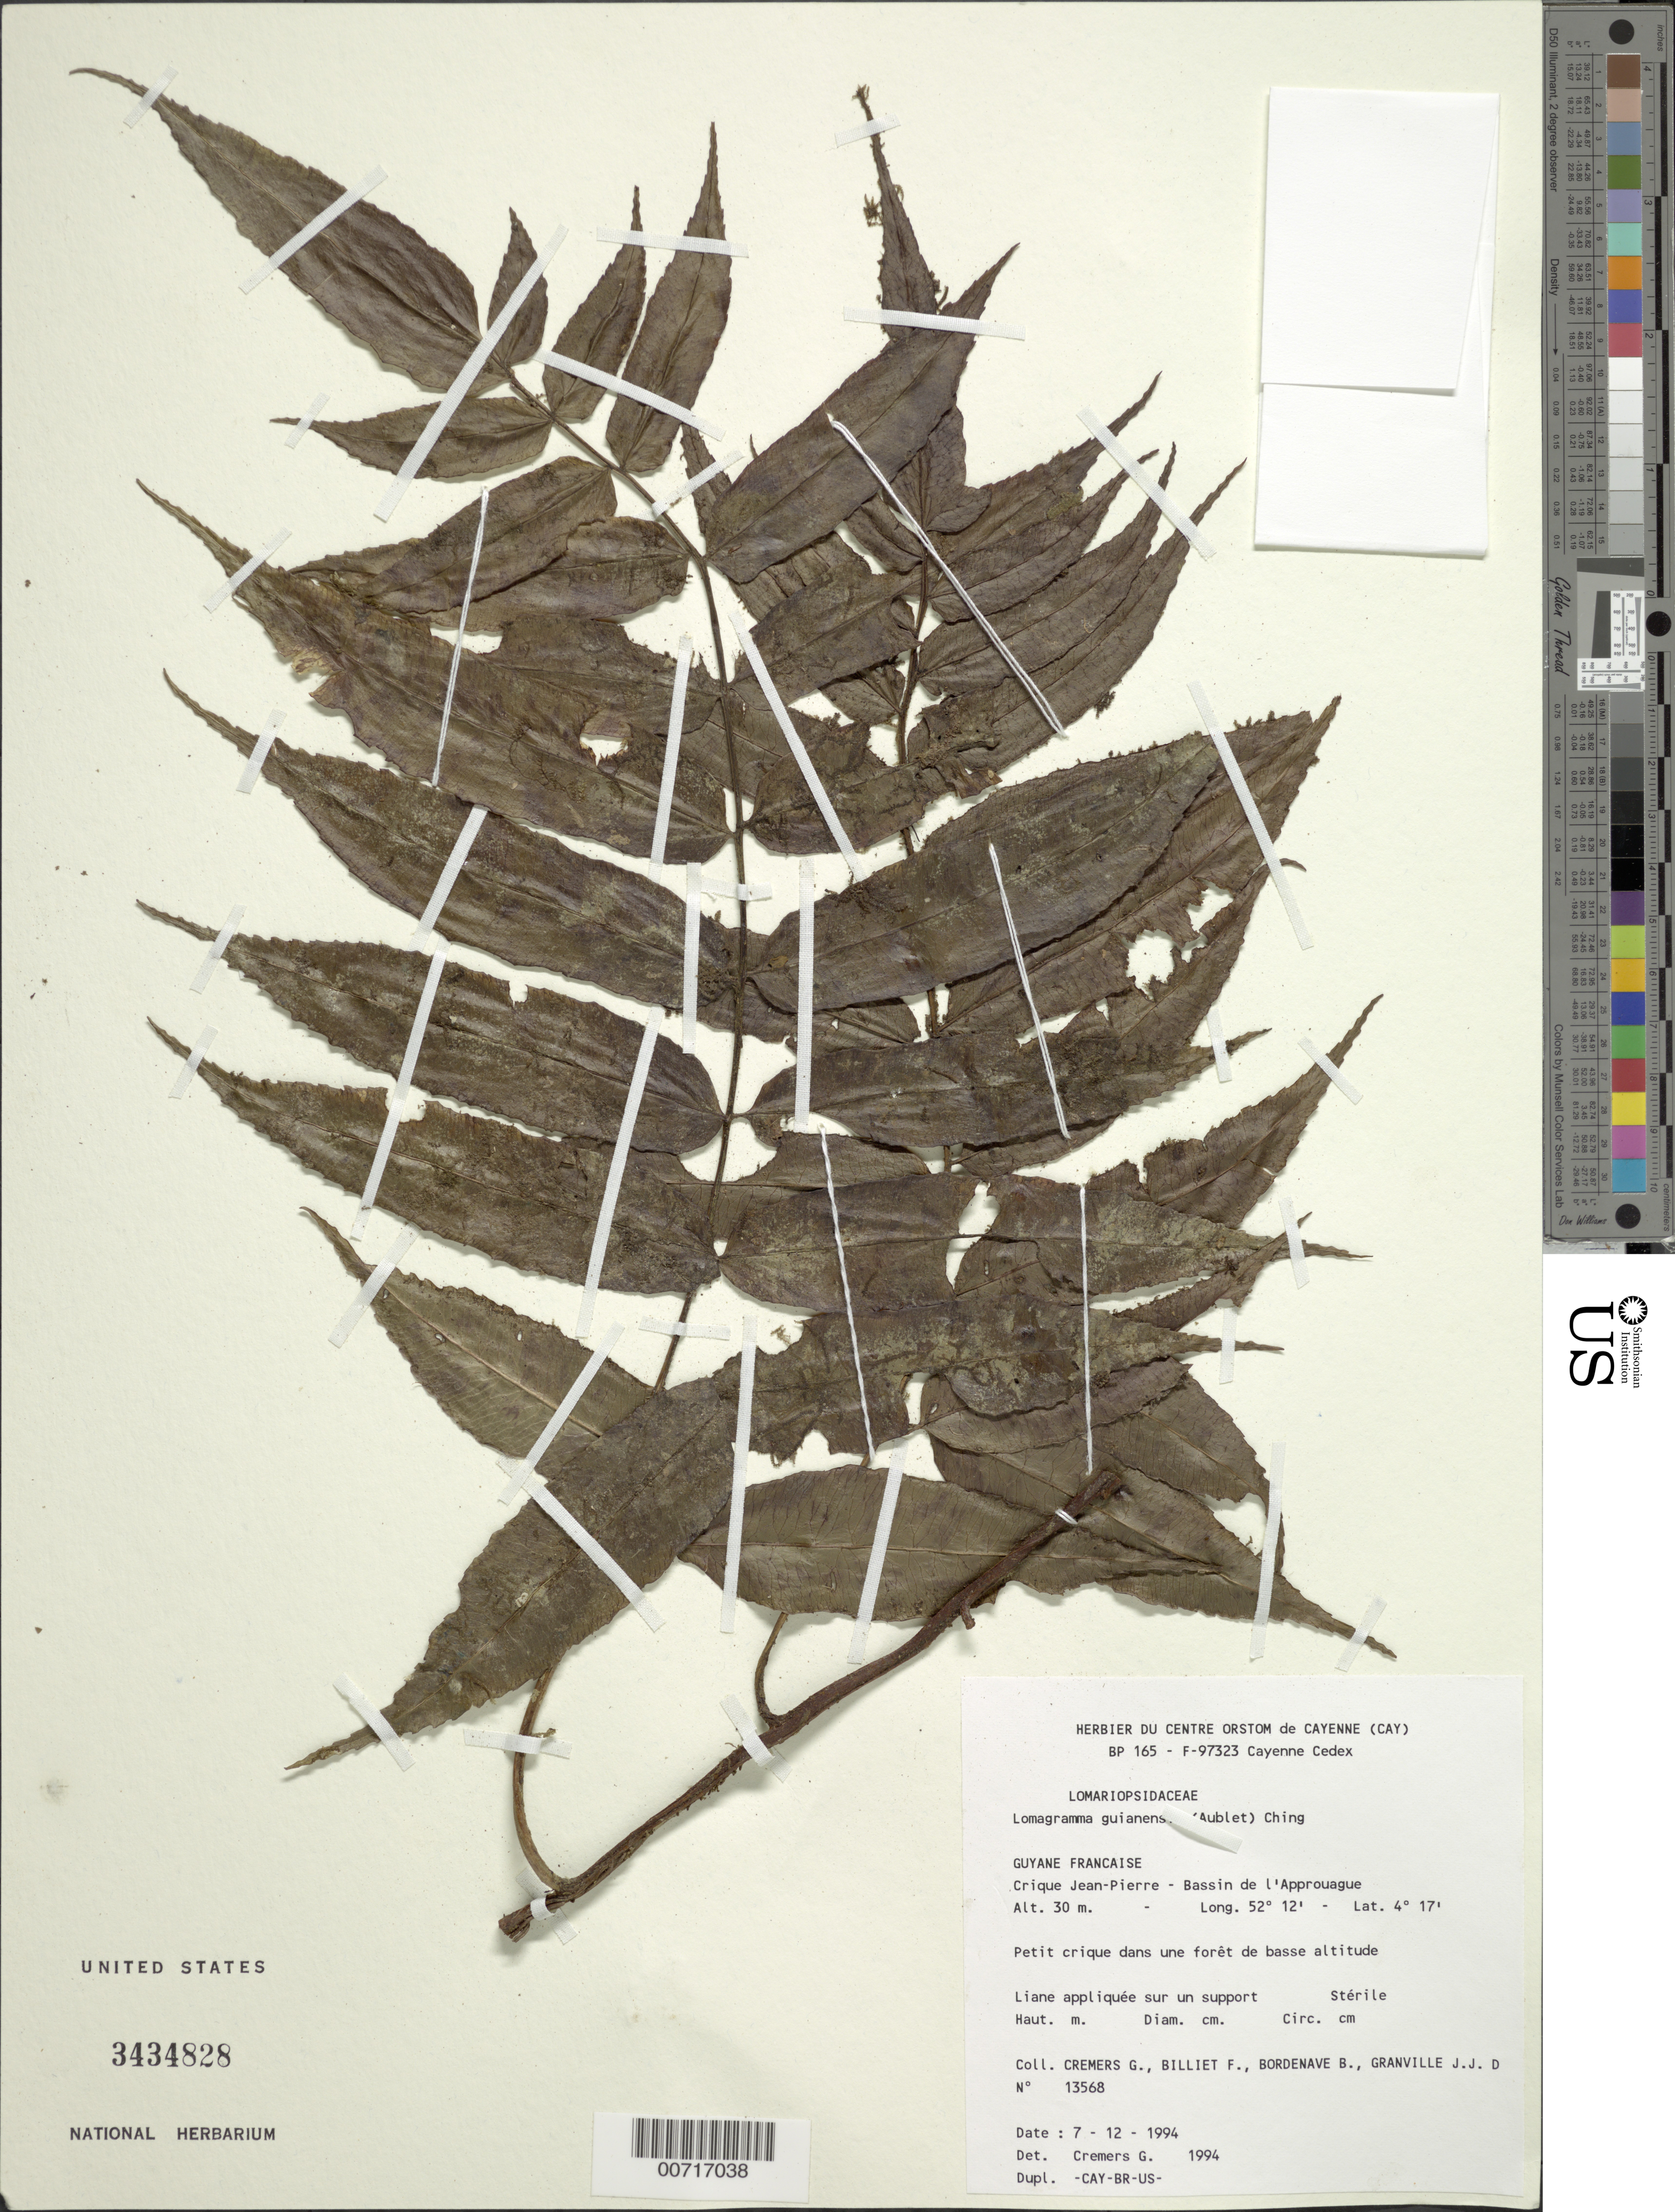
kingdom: Plantae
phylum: Tracheophyta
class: Polypodiopsida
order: Polypodiales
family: Dryopteridaceae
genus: Mickelia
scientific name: Mickelia guianensis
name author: (Aubl.) R.C. Moran et al.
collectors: G. Cremers, F. Billiet, B. Bordenave, J.-J. de Granville & B. Jadin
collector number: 13568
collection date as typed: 7-Dec-94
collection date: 1994-12-07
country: French Guiana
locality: Crique Jean-Pierre, Bassin de l'Approuague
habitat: Small creek in low forest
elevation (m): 30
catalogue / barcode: US 3434828